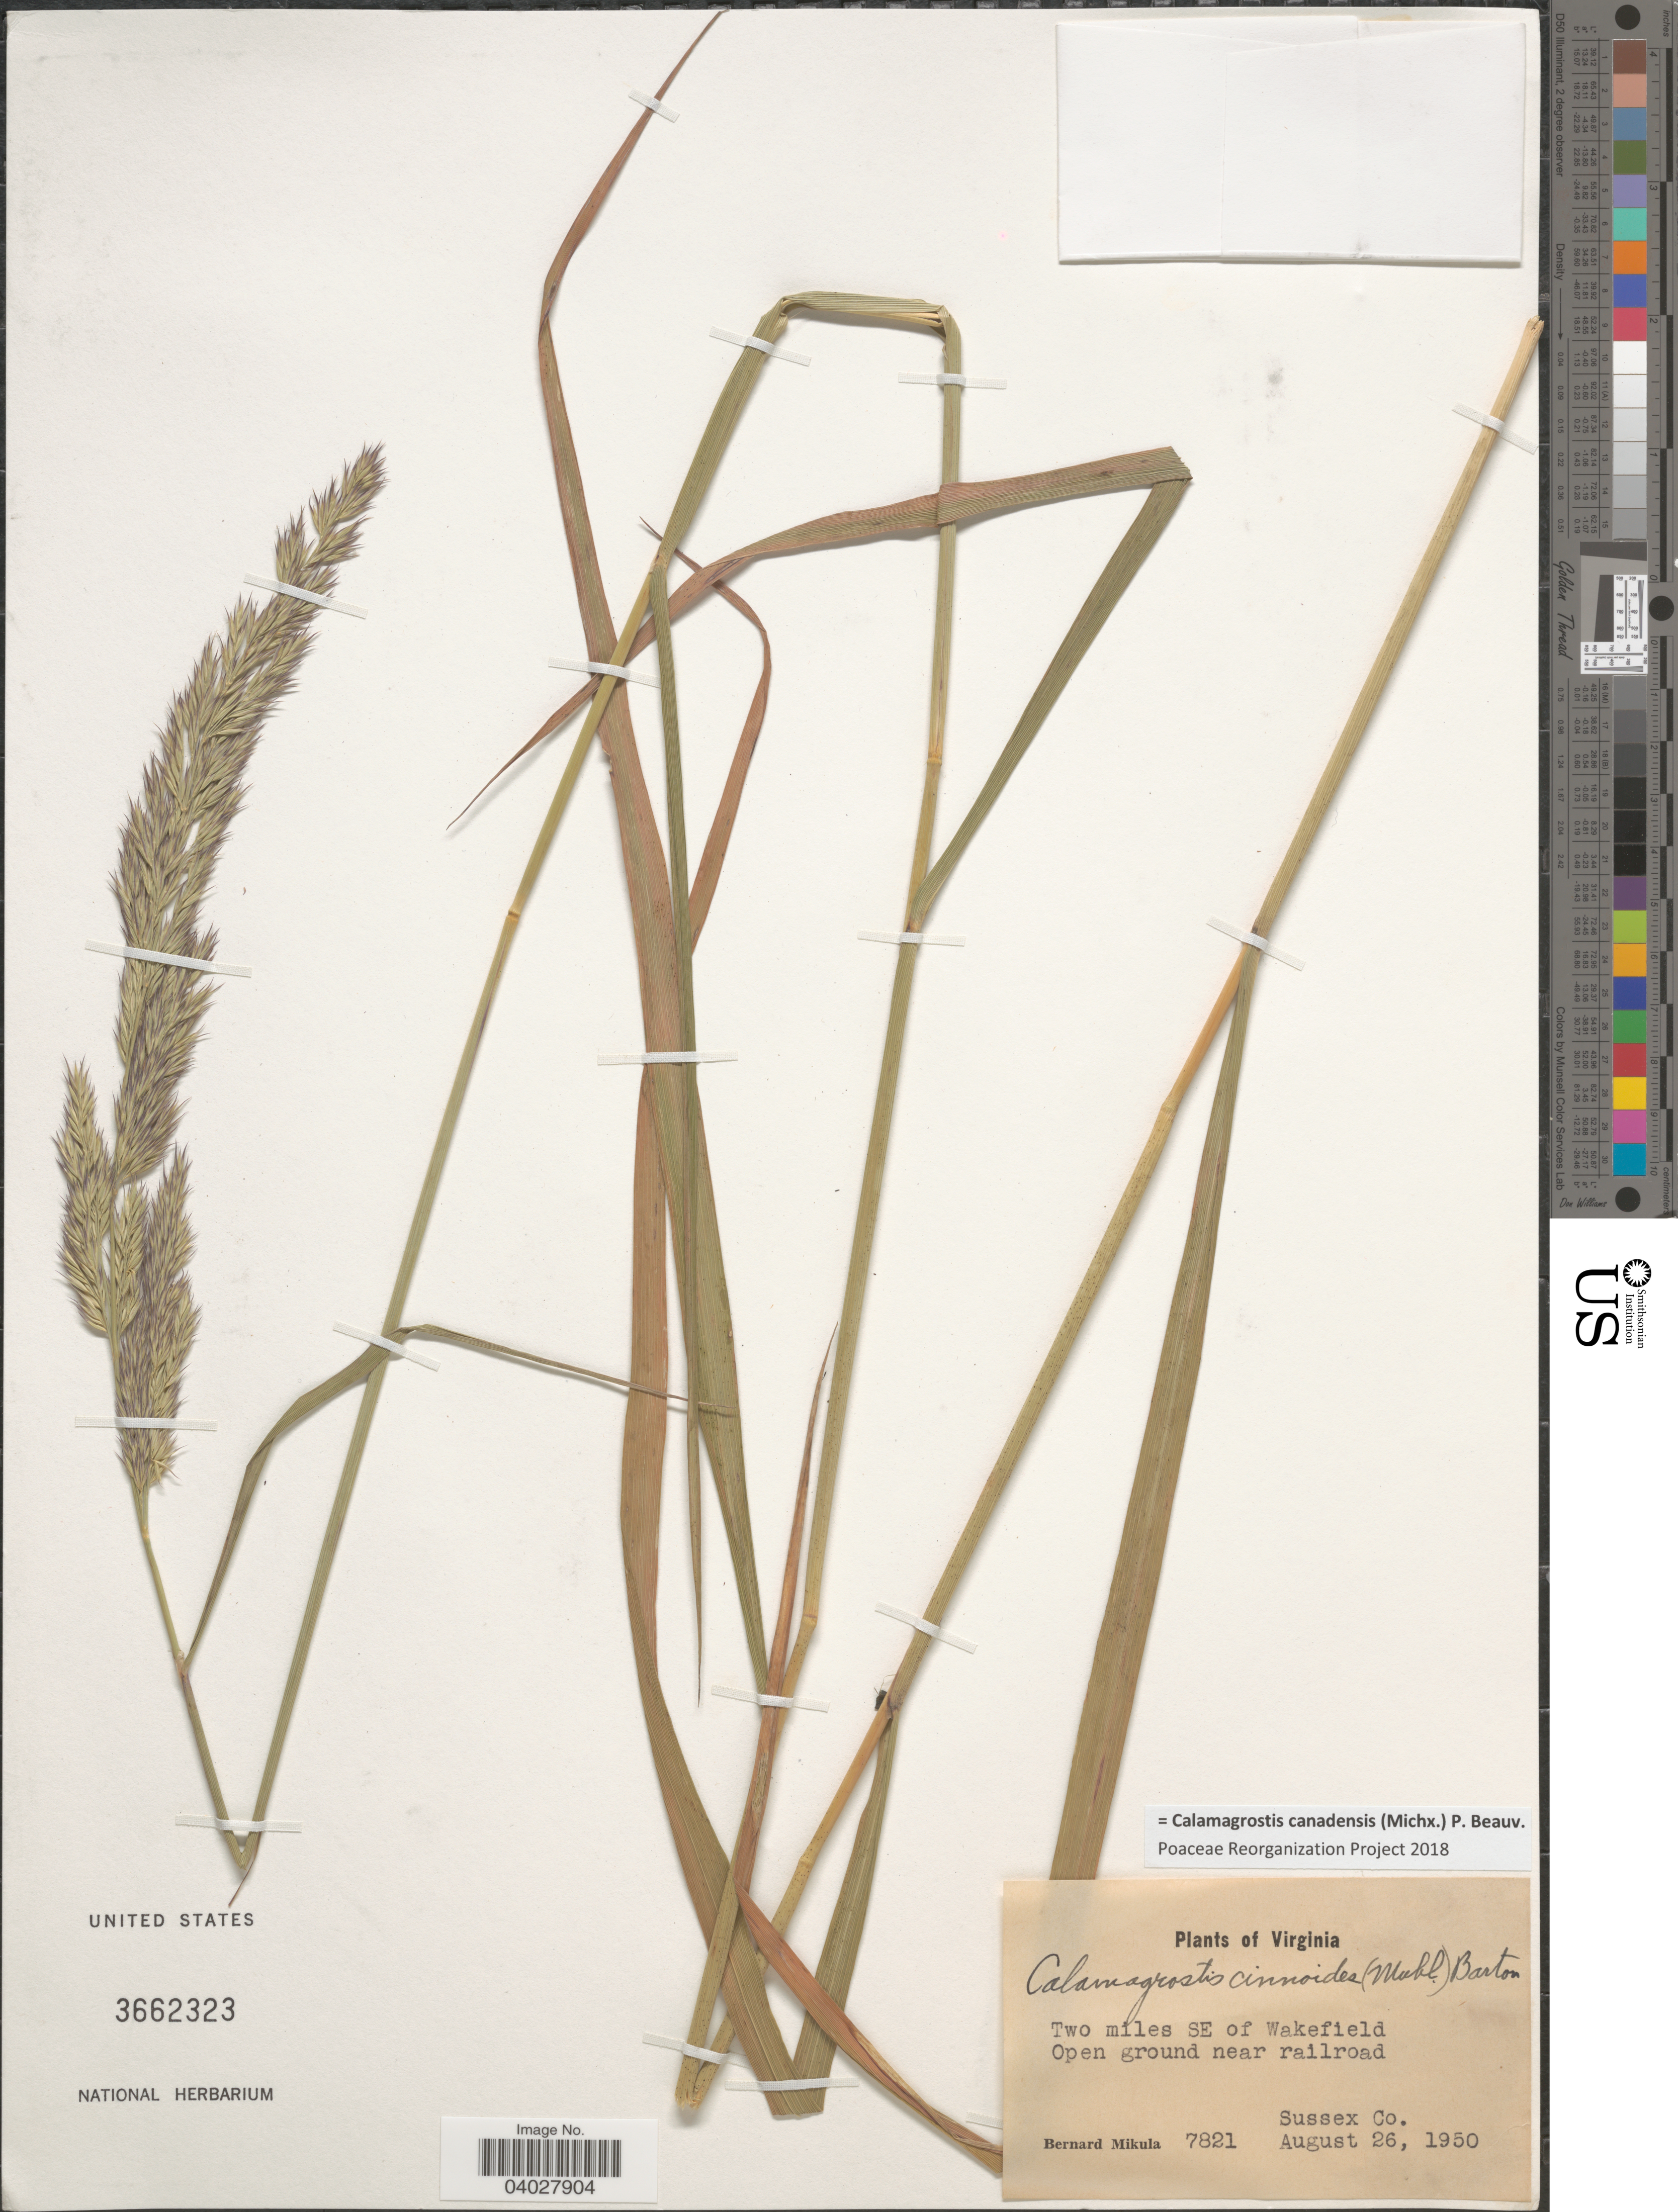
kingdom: Plantae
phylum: Tracheophyta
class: Liliopsida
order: Poales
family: Poaceae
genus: Calamagrostis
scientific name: Calamagrostis canadensis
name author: (Michx.) P. Beauv.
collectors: B. Mikula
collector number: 7821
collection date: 1950-08-26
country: United States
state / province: Virginia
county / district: Sussex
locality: Two miles SE of Wakefield. Open ground near railroad. Sussex Co.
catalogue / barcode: US 3662323